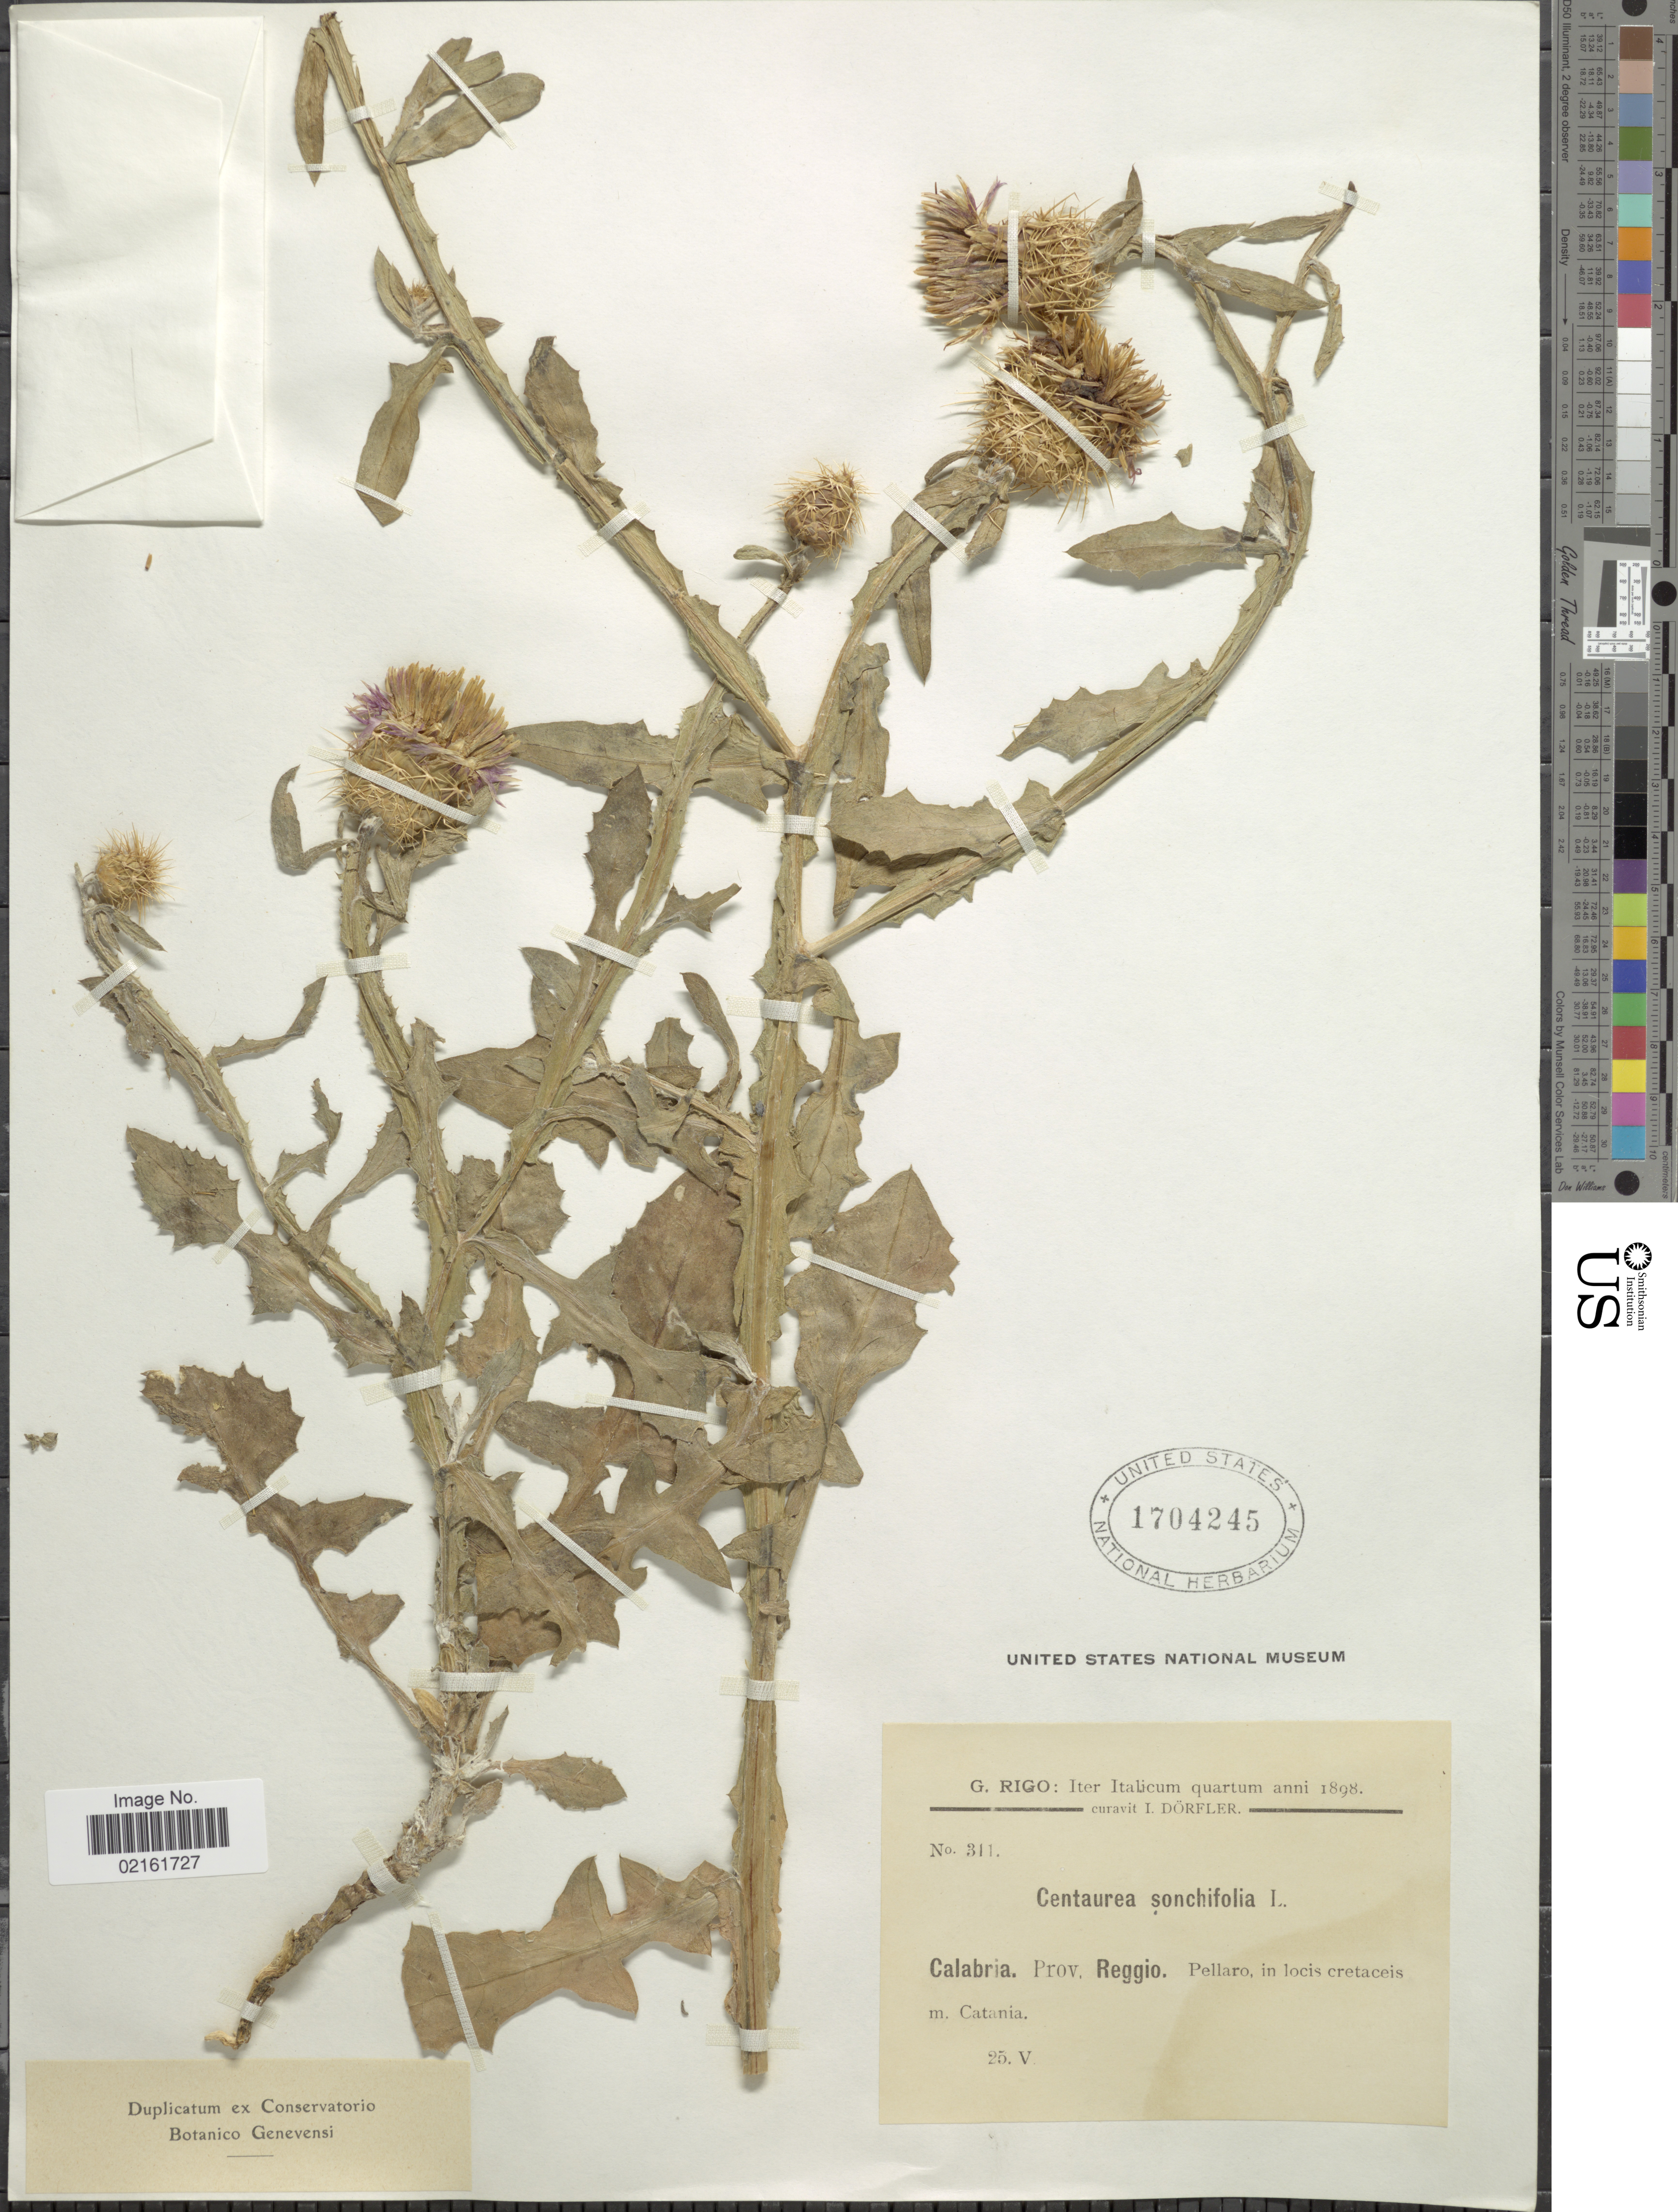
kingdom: Plantae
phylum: Tracheophyta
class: Magnoliopsida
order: Asterales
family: Asteraceae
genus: Centaurea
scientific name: Centaurea seridis subsp. sonchifolia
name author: (L.) Greuter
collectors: G. Rigo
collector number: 311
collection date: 1898-05-25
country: Italy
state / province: Calabria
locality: Prov. Reggio. Pellaro, in locis cretaceis m. Catania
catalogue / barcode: US 1704245